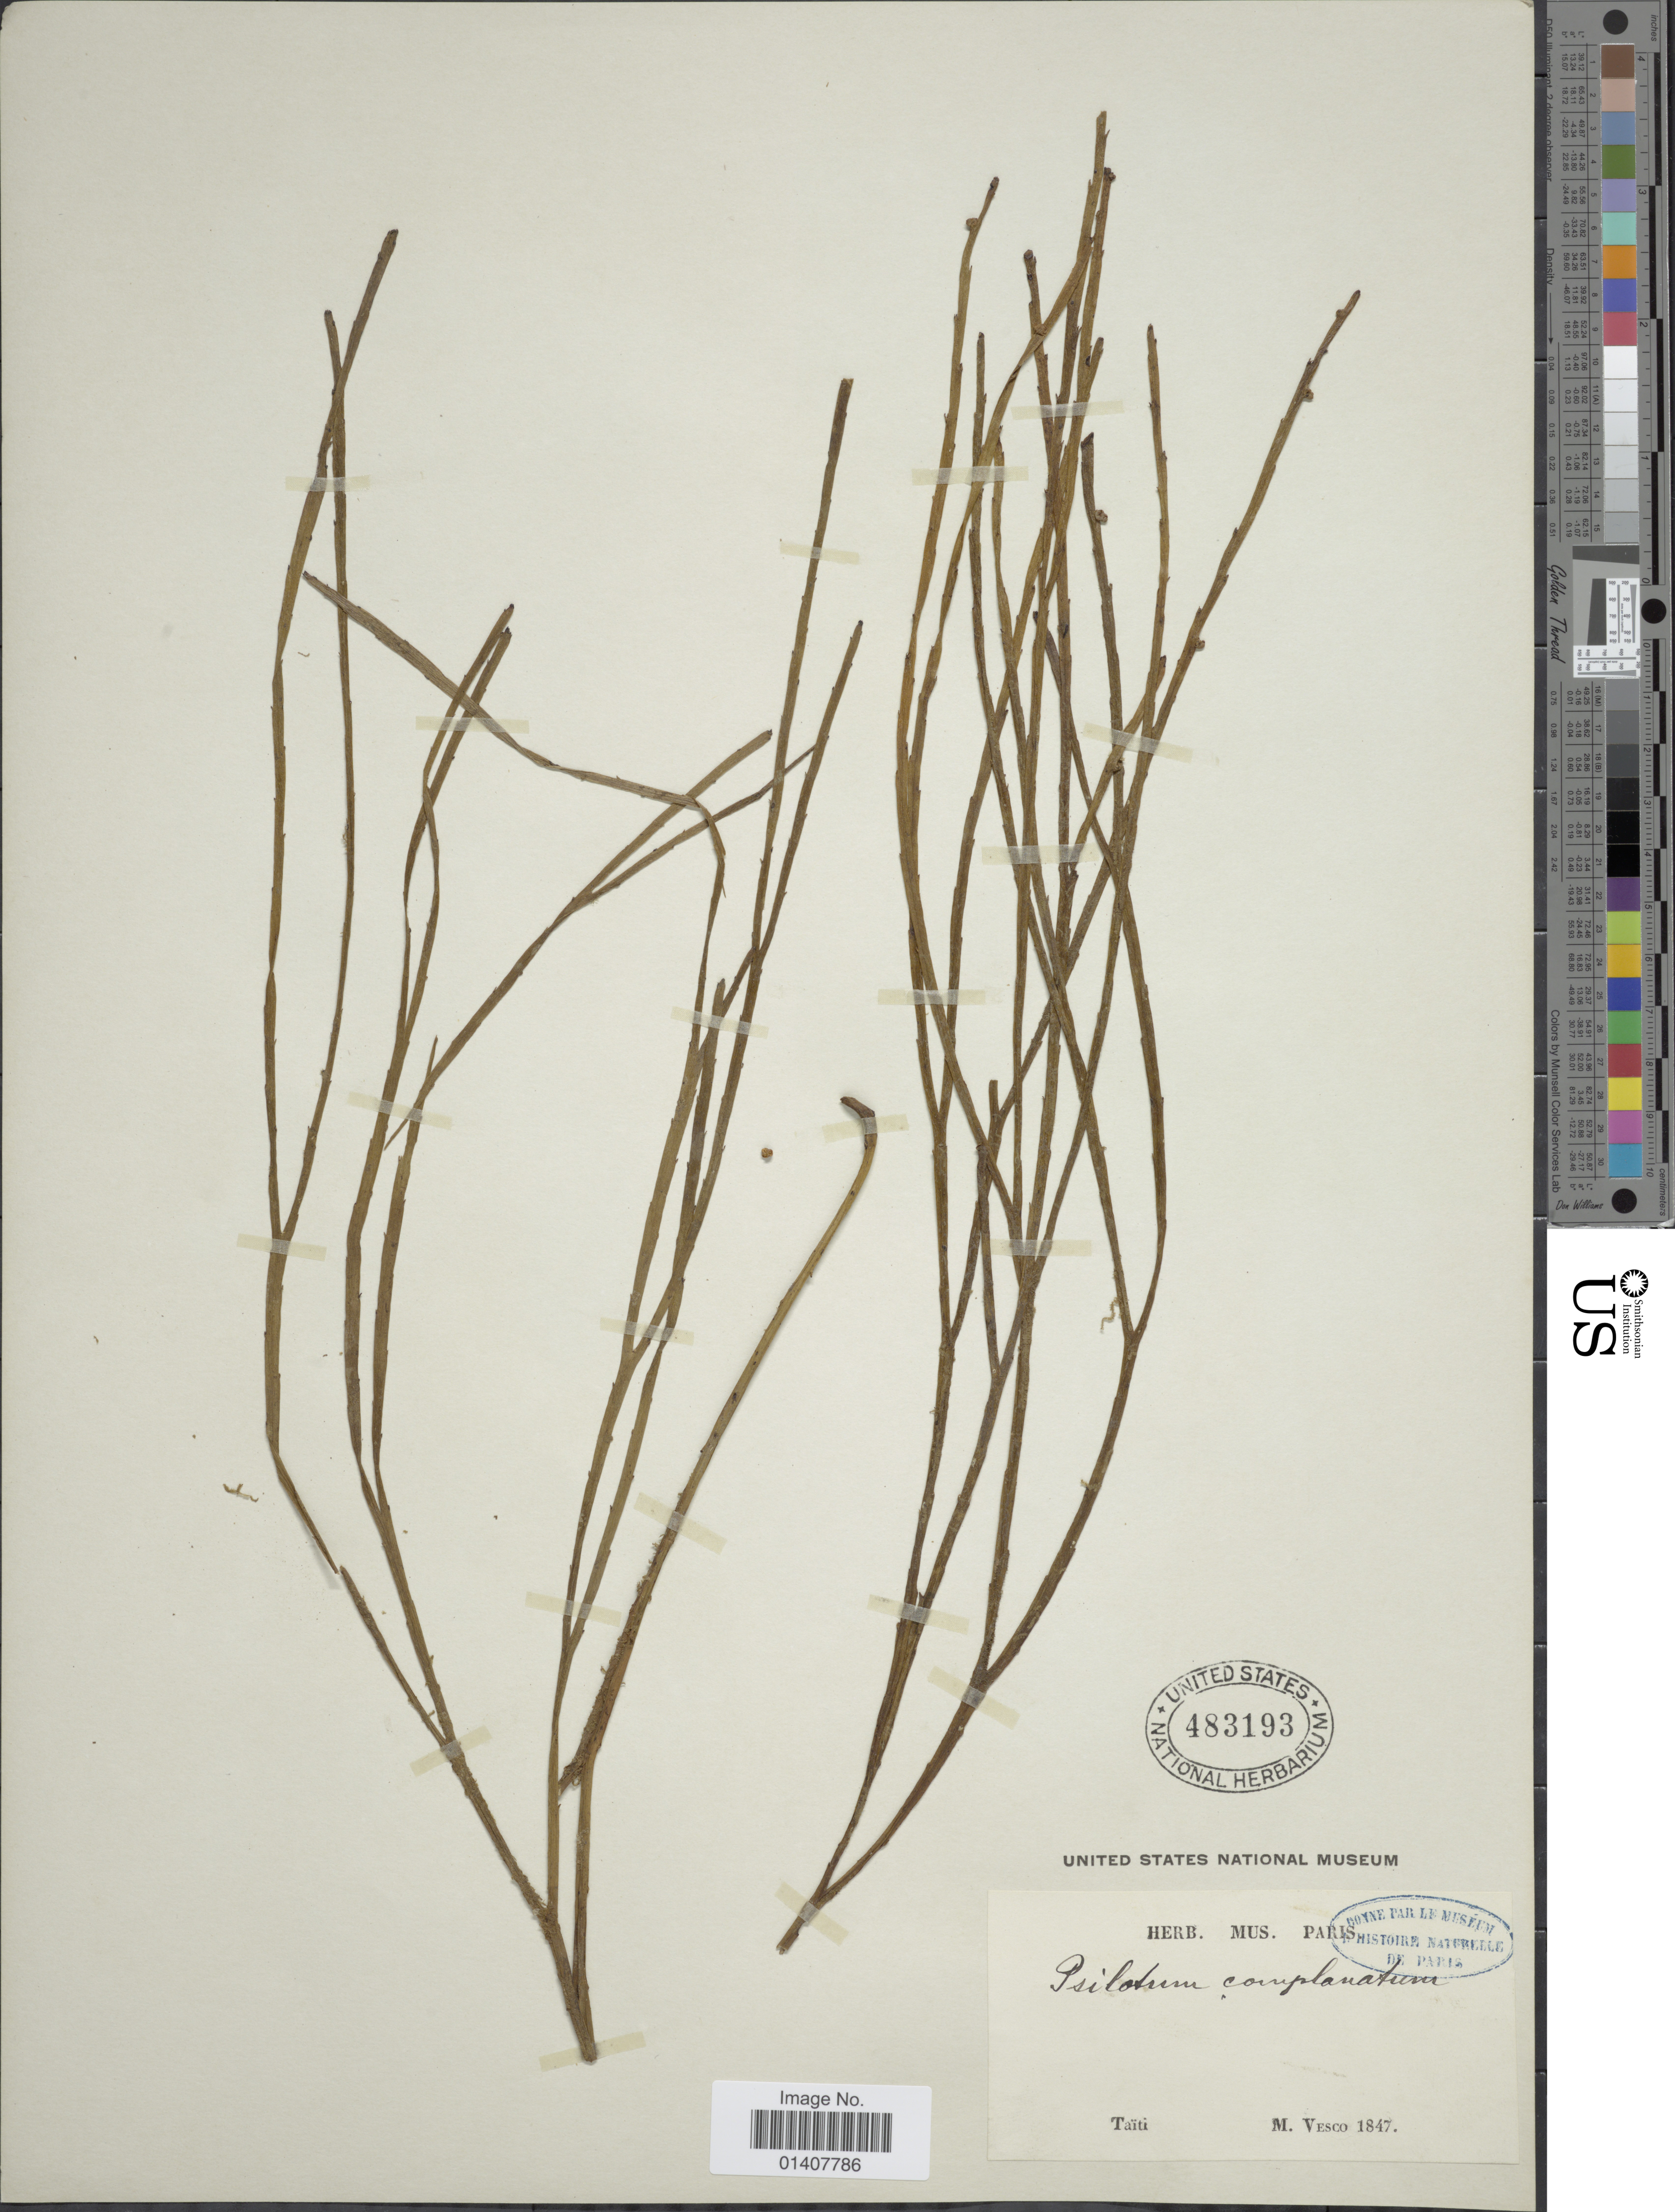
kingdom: Plantae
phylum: Tracheophyta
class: Polypodiopsida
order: Psilotales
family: Psilotaceae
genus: Psilotum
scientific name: Psilotum complanatum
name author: Sw.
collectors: M. Vesco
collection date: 1847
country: French Polynesia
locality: Taiti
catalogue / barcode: US 483193